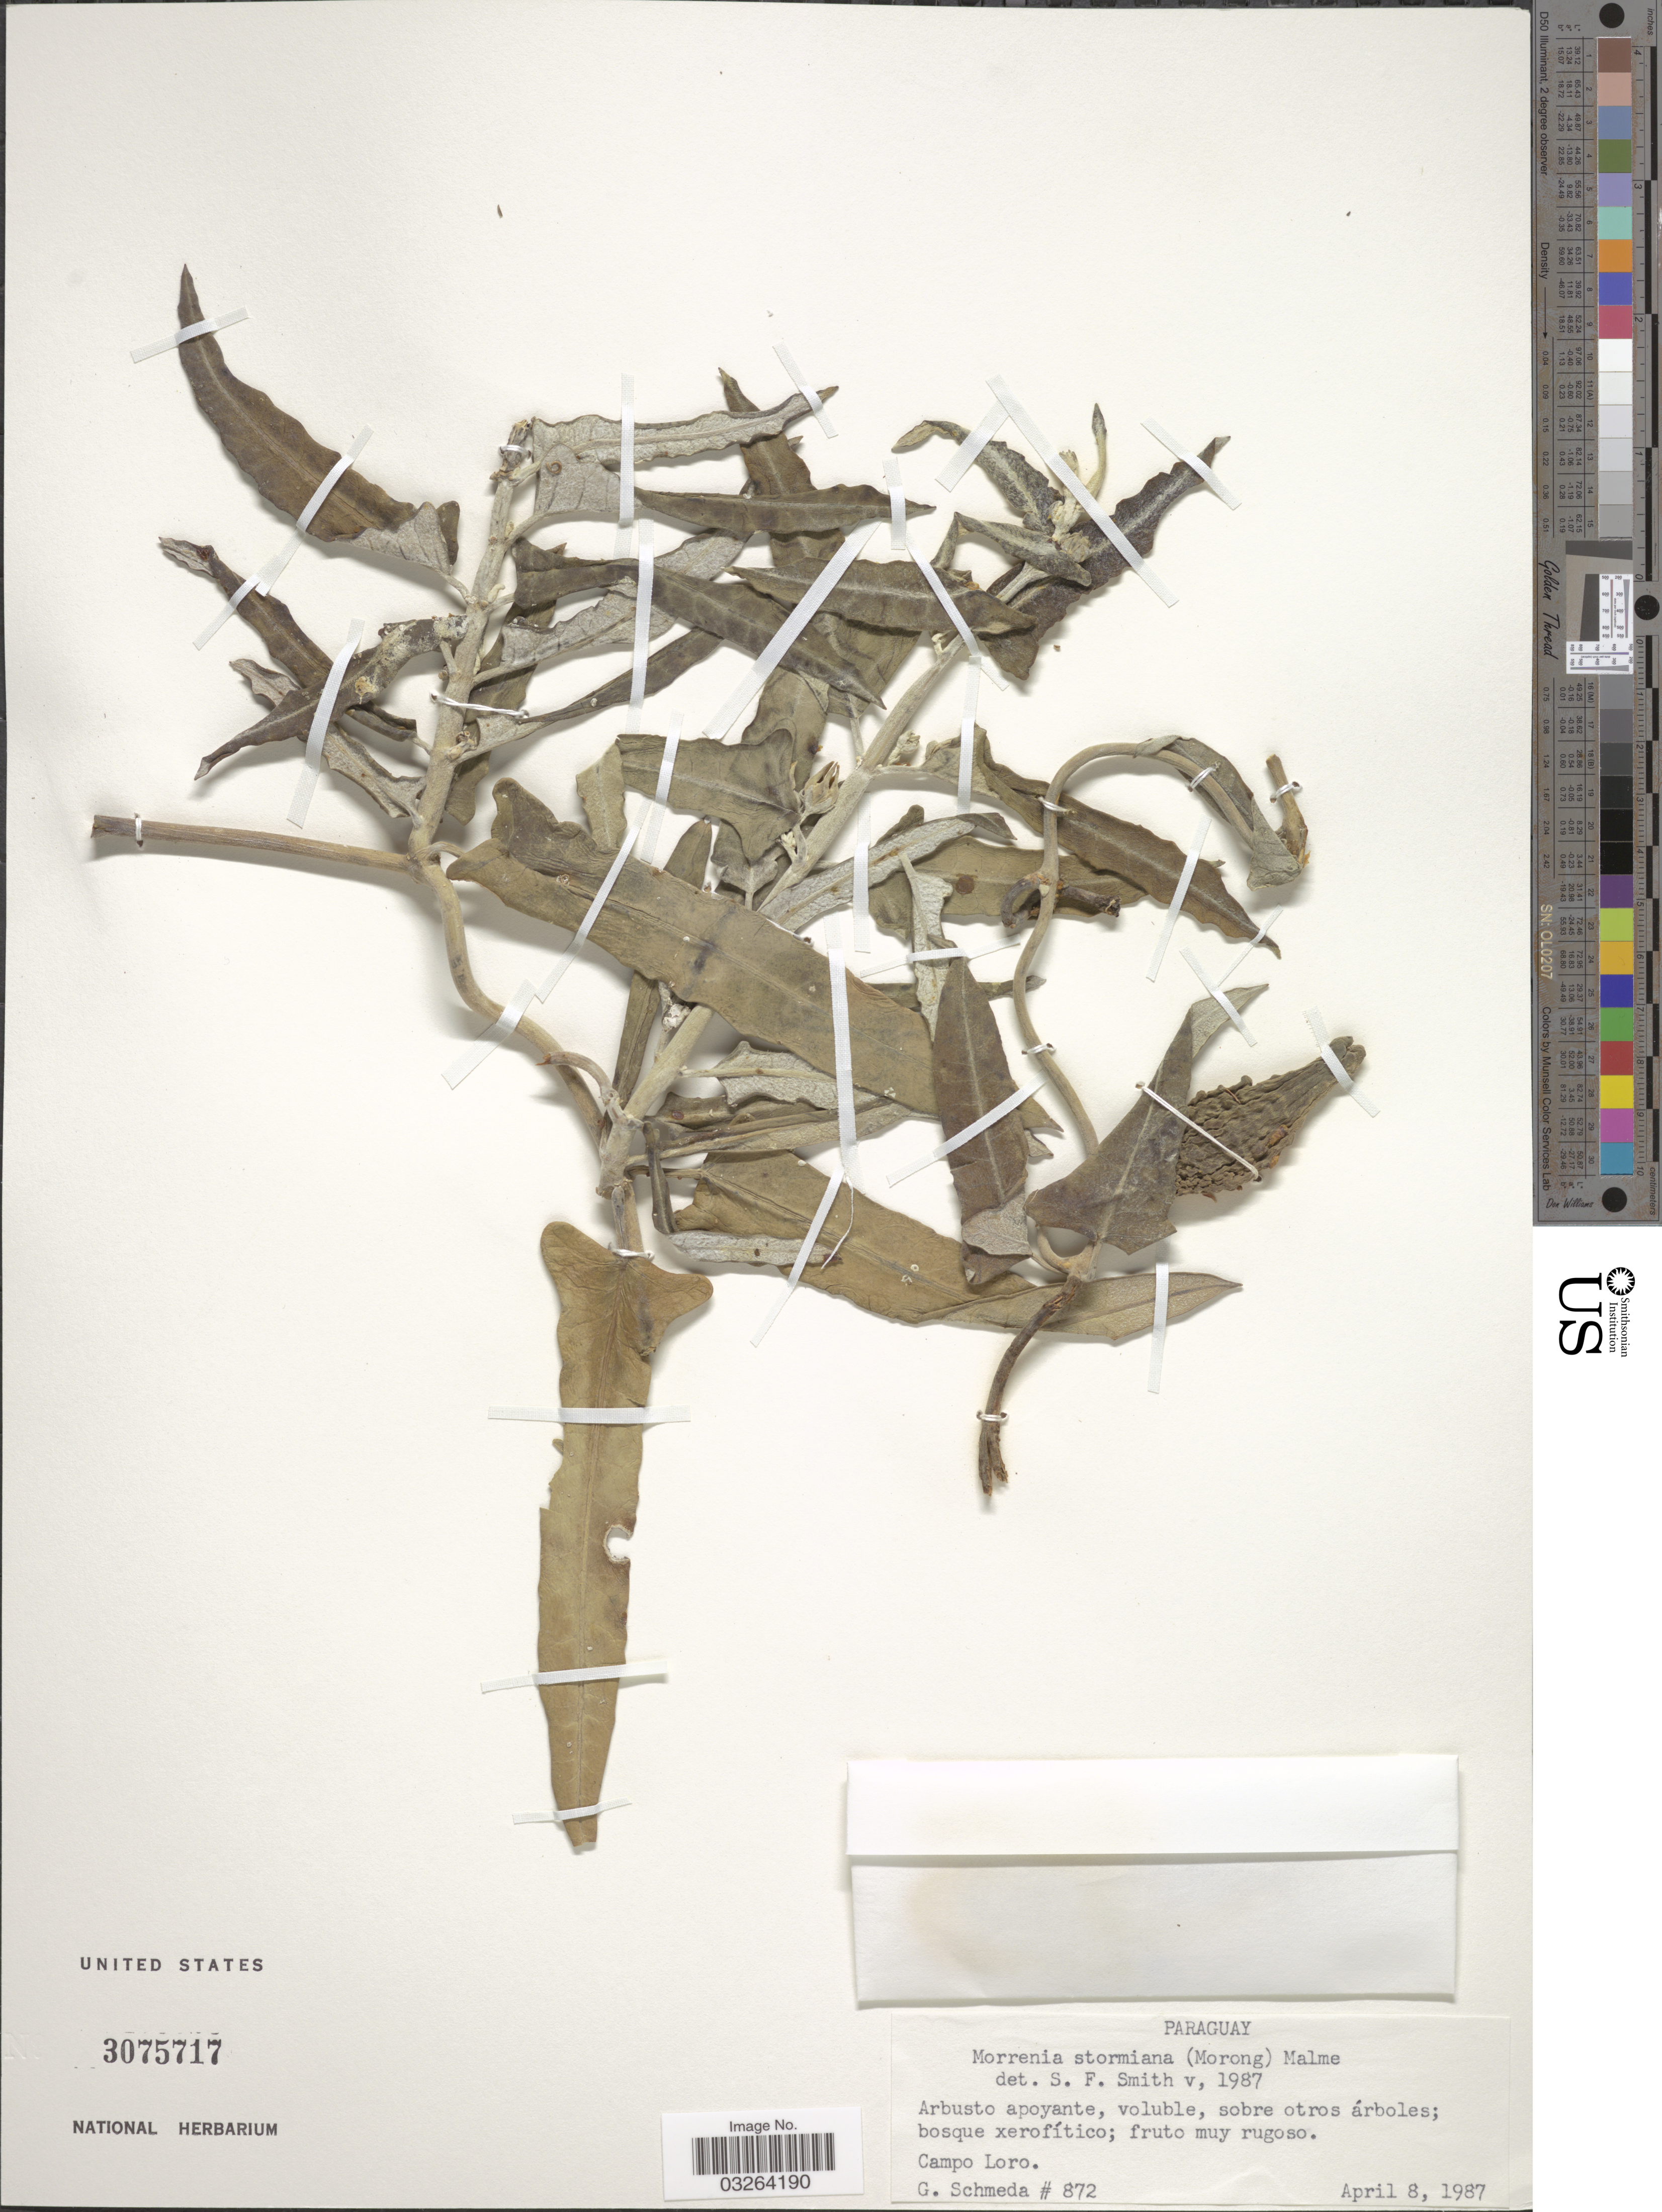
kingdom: Plantae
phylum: Tracheophyta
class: Magnoliopsida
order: Gentianales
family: Apocynaceae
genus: Morrenia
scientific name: Morrenia stormiana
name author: (Morong) Malme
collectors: G. Schmeda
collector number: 872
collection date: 1987-04-08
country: Paraguay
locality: Campo Loro.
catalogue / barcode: US 3075717